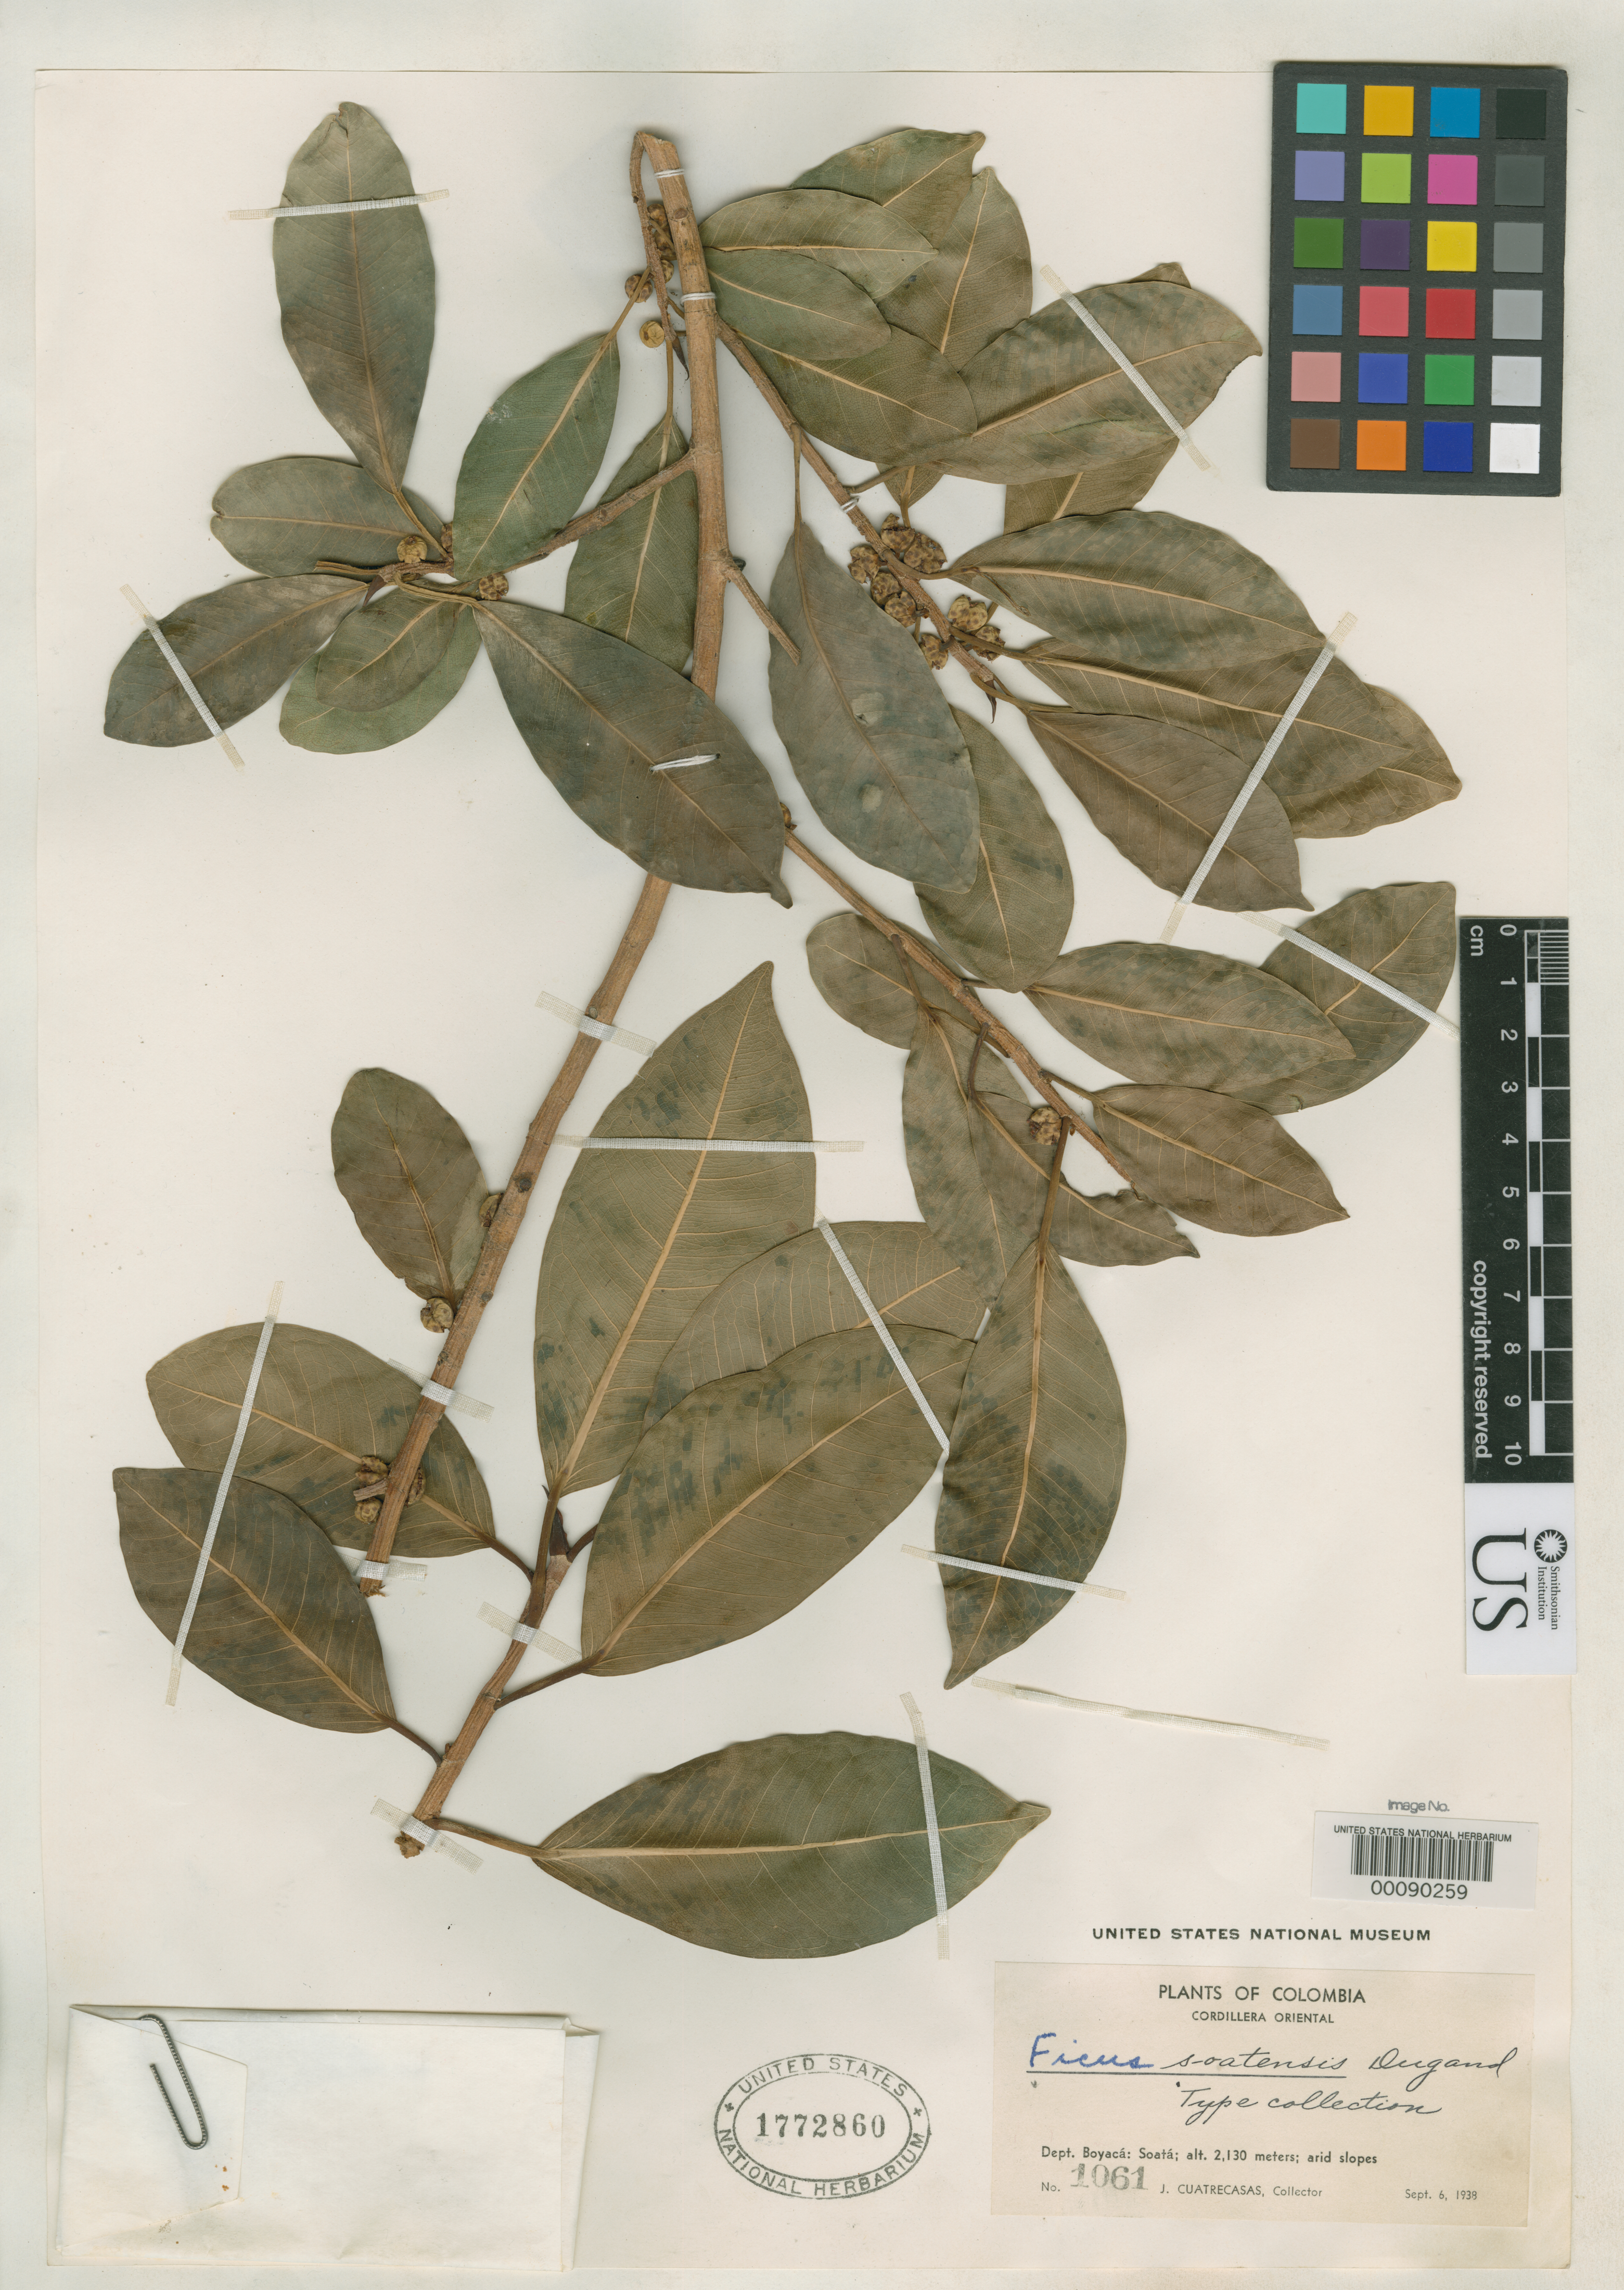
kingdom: Plantae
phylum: Tracheophyta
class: Magnoliopsida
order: Rosales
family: Moraceae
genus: Ficus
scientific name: Ficus soatensis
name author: Dugand G.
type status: Isotype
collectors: J. Cuatrecasas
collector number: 1061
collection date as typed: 06 Sep 1938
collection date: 1938-09-06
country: Colombia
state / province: Boyacá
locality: Cordillera Oriental, Valle de Soata.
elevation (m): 2130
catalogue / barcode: US 1772860